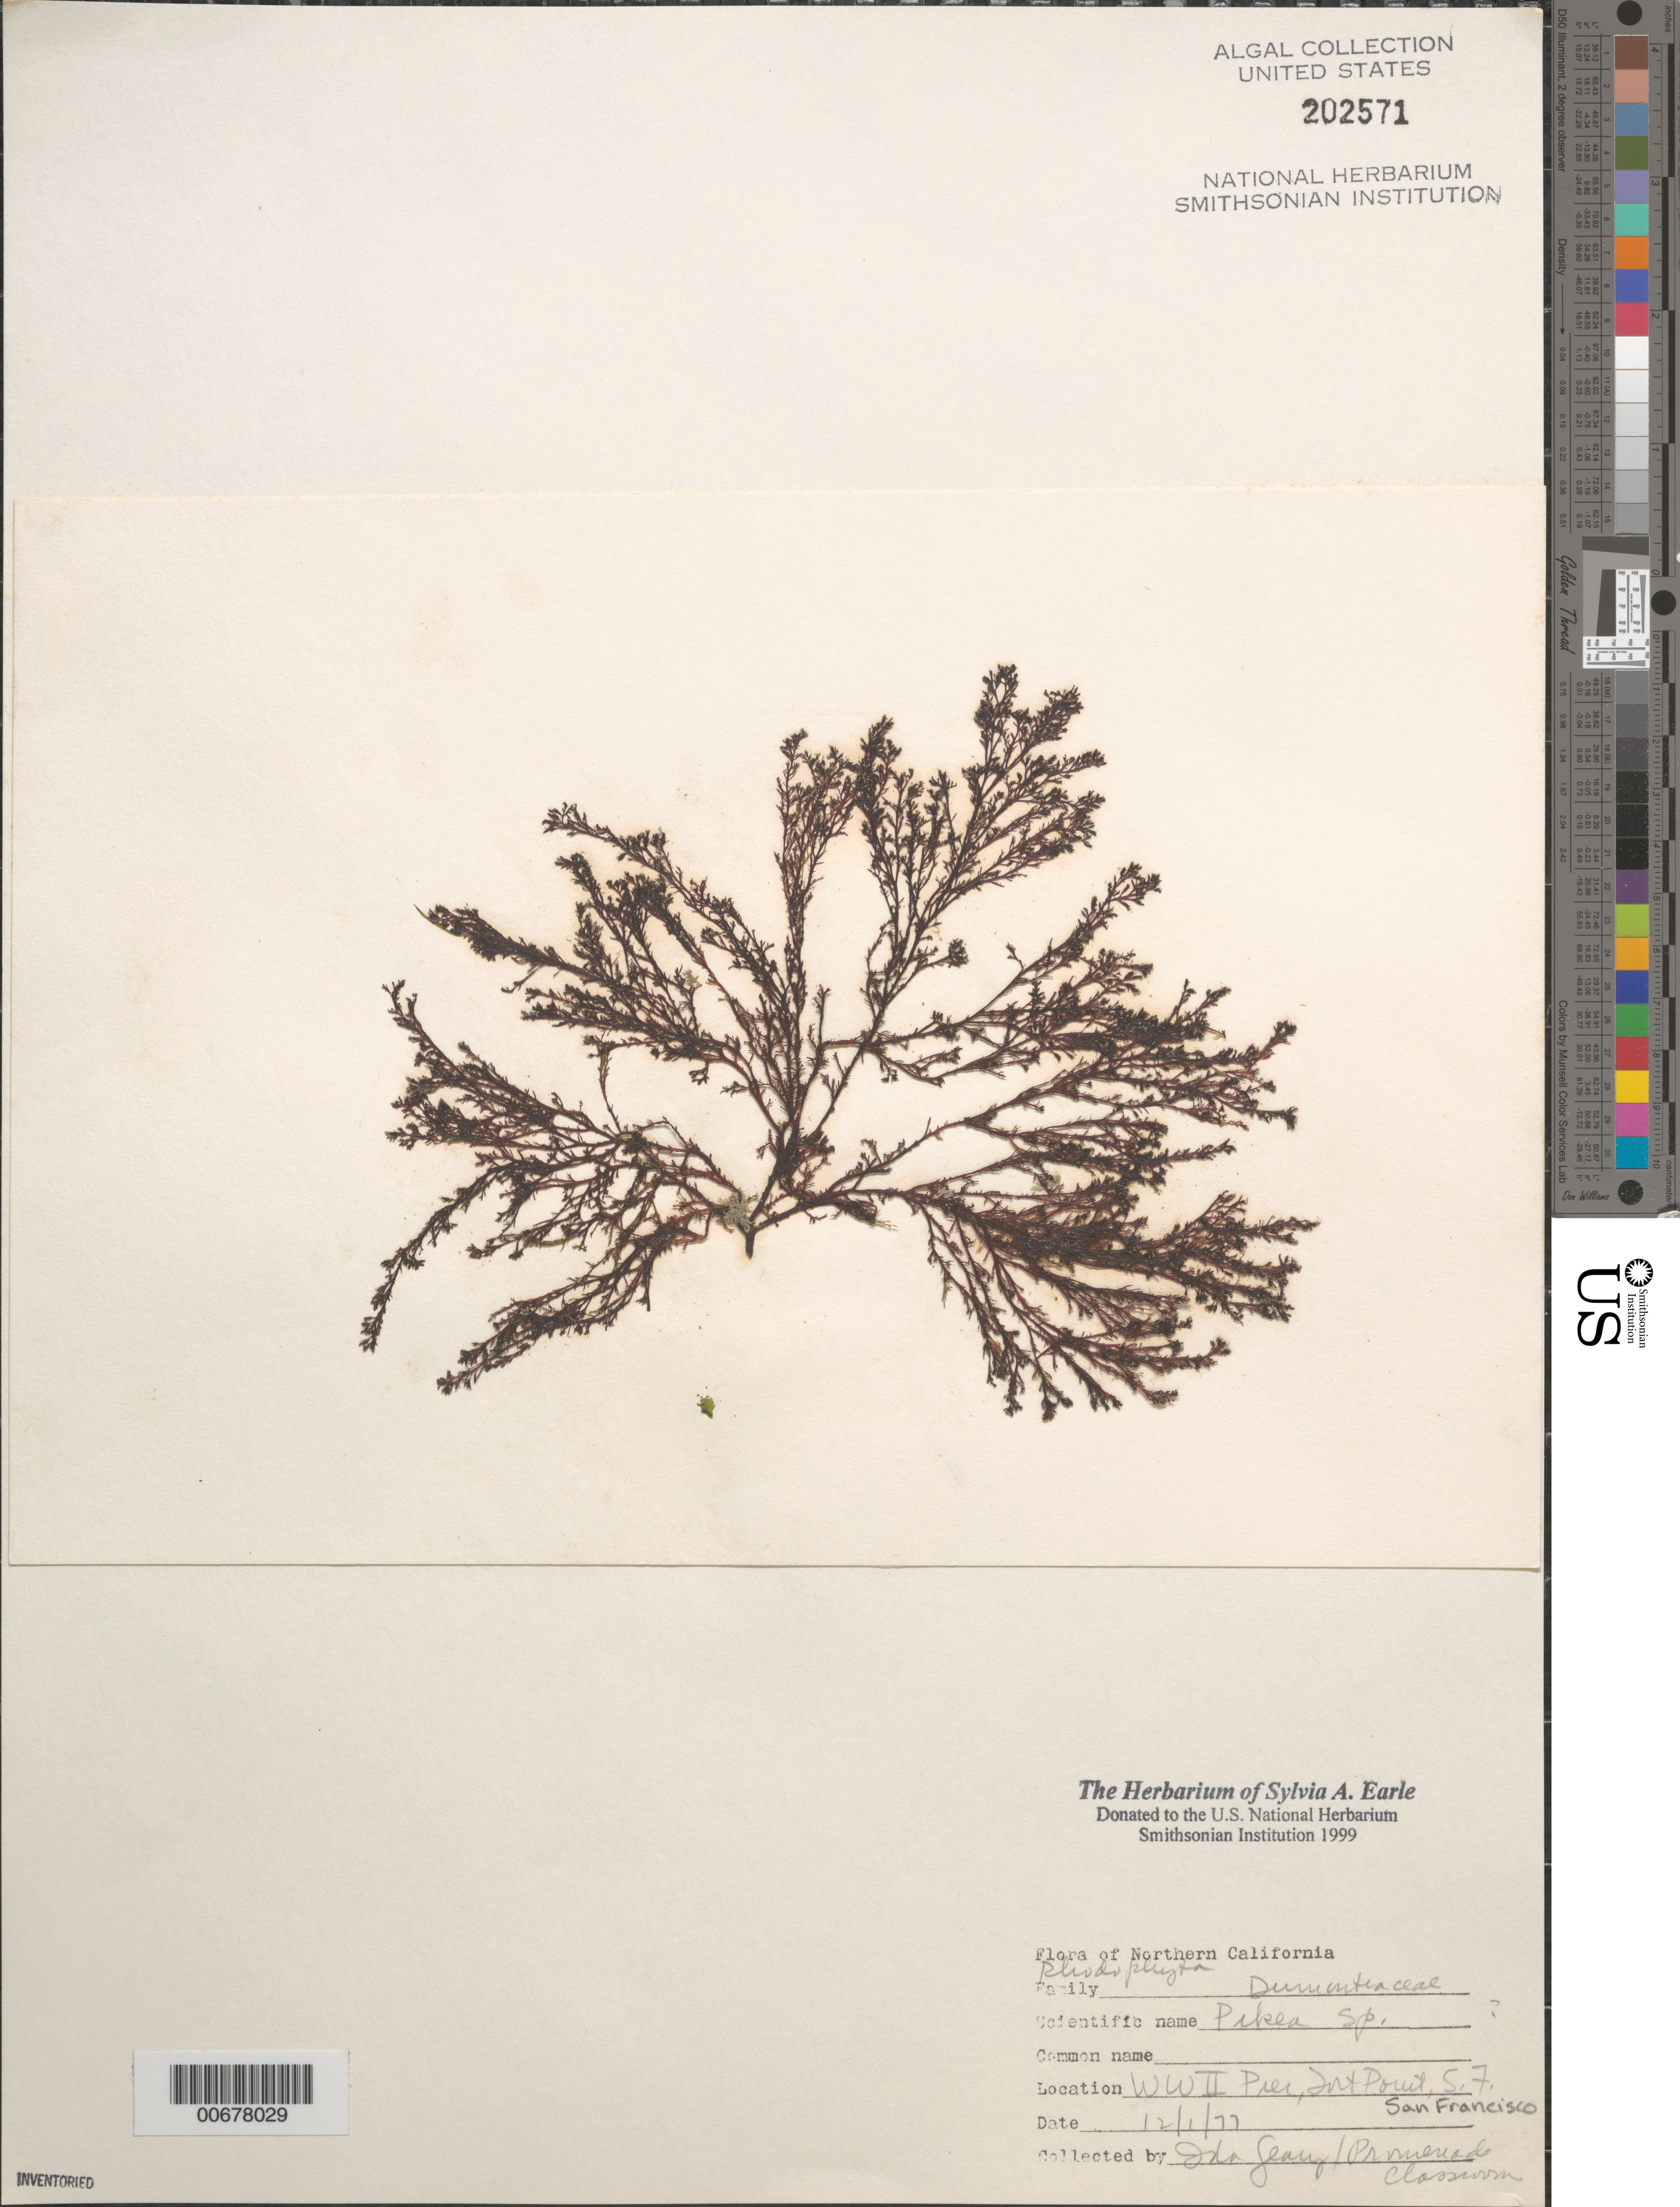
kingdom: Plantae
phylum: Rhodophyta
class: Florideophyceae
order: Gigartinales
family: Dumontiaceae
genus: Pikea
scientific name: Pikea sp.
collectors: I. Geary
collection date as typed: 01 Dec 1977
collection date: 1977-12-01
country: United States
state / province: California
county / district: San Francisco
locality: San Francisco, Fort Point, World War II Pier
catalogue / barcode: US 202571